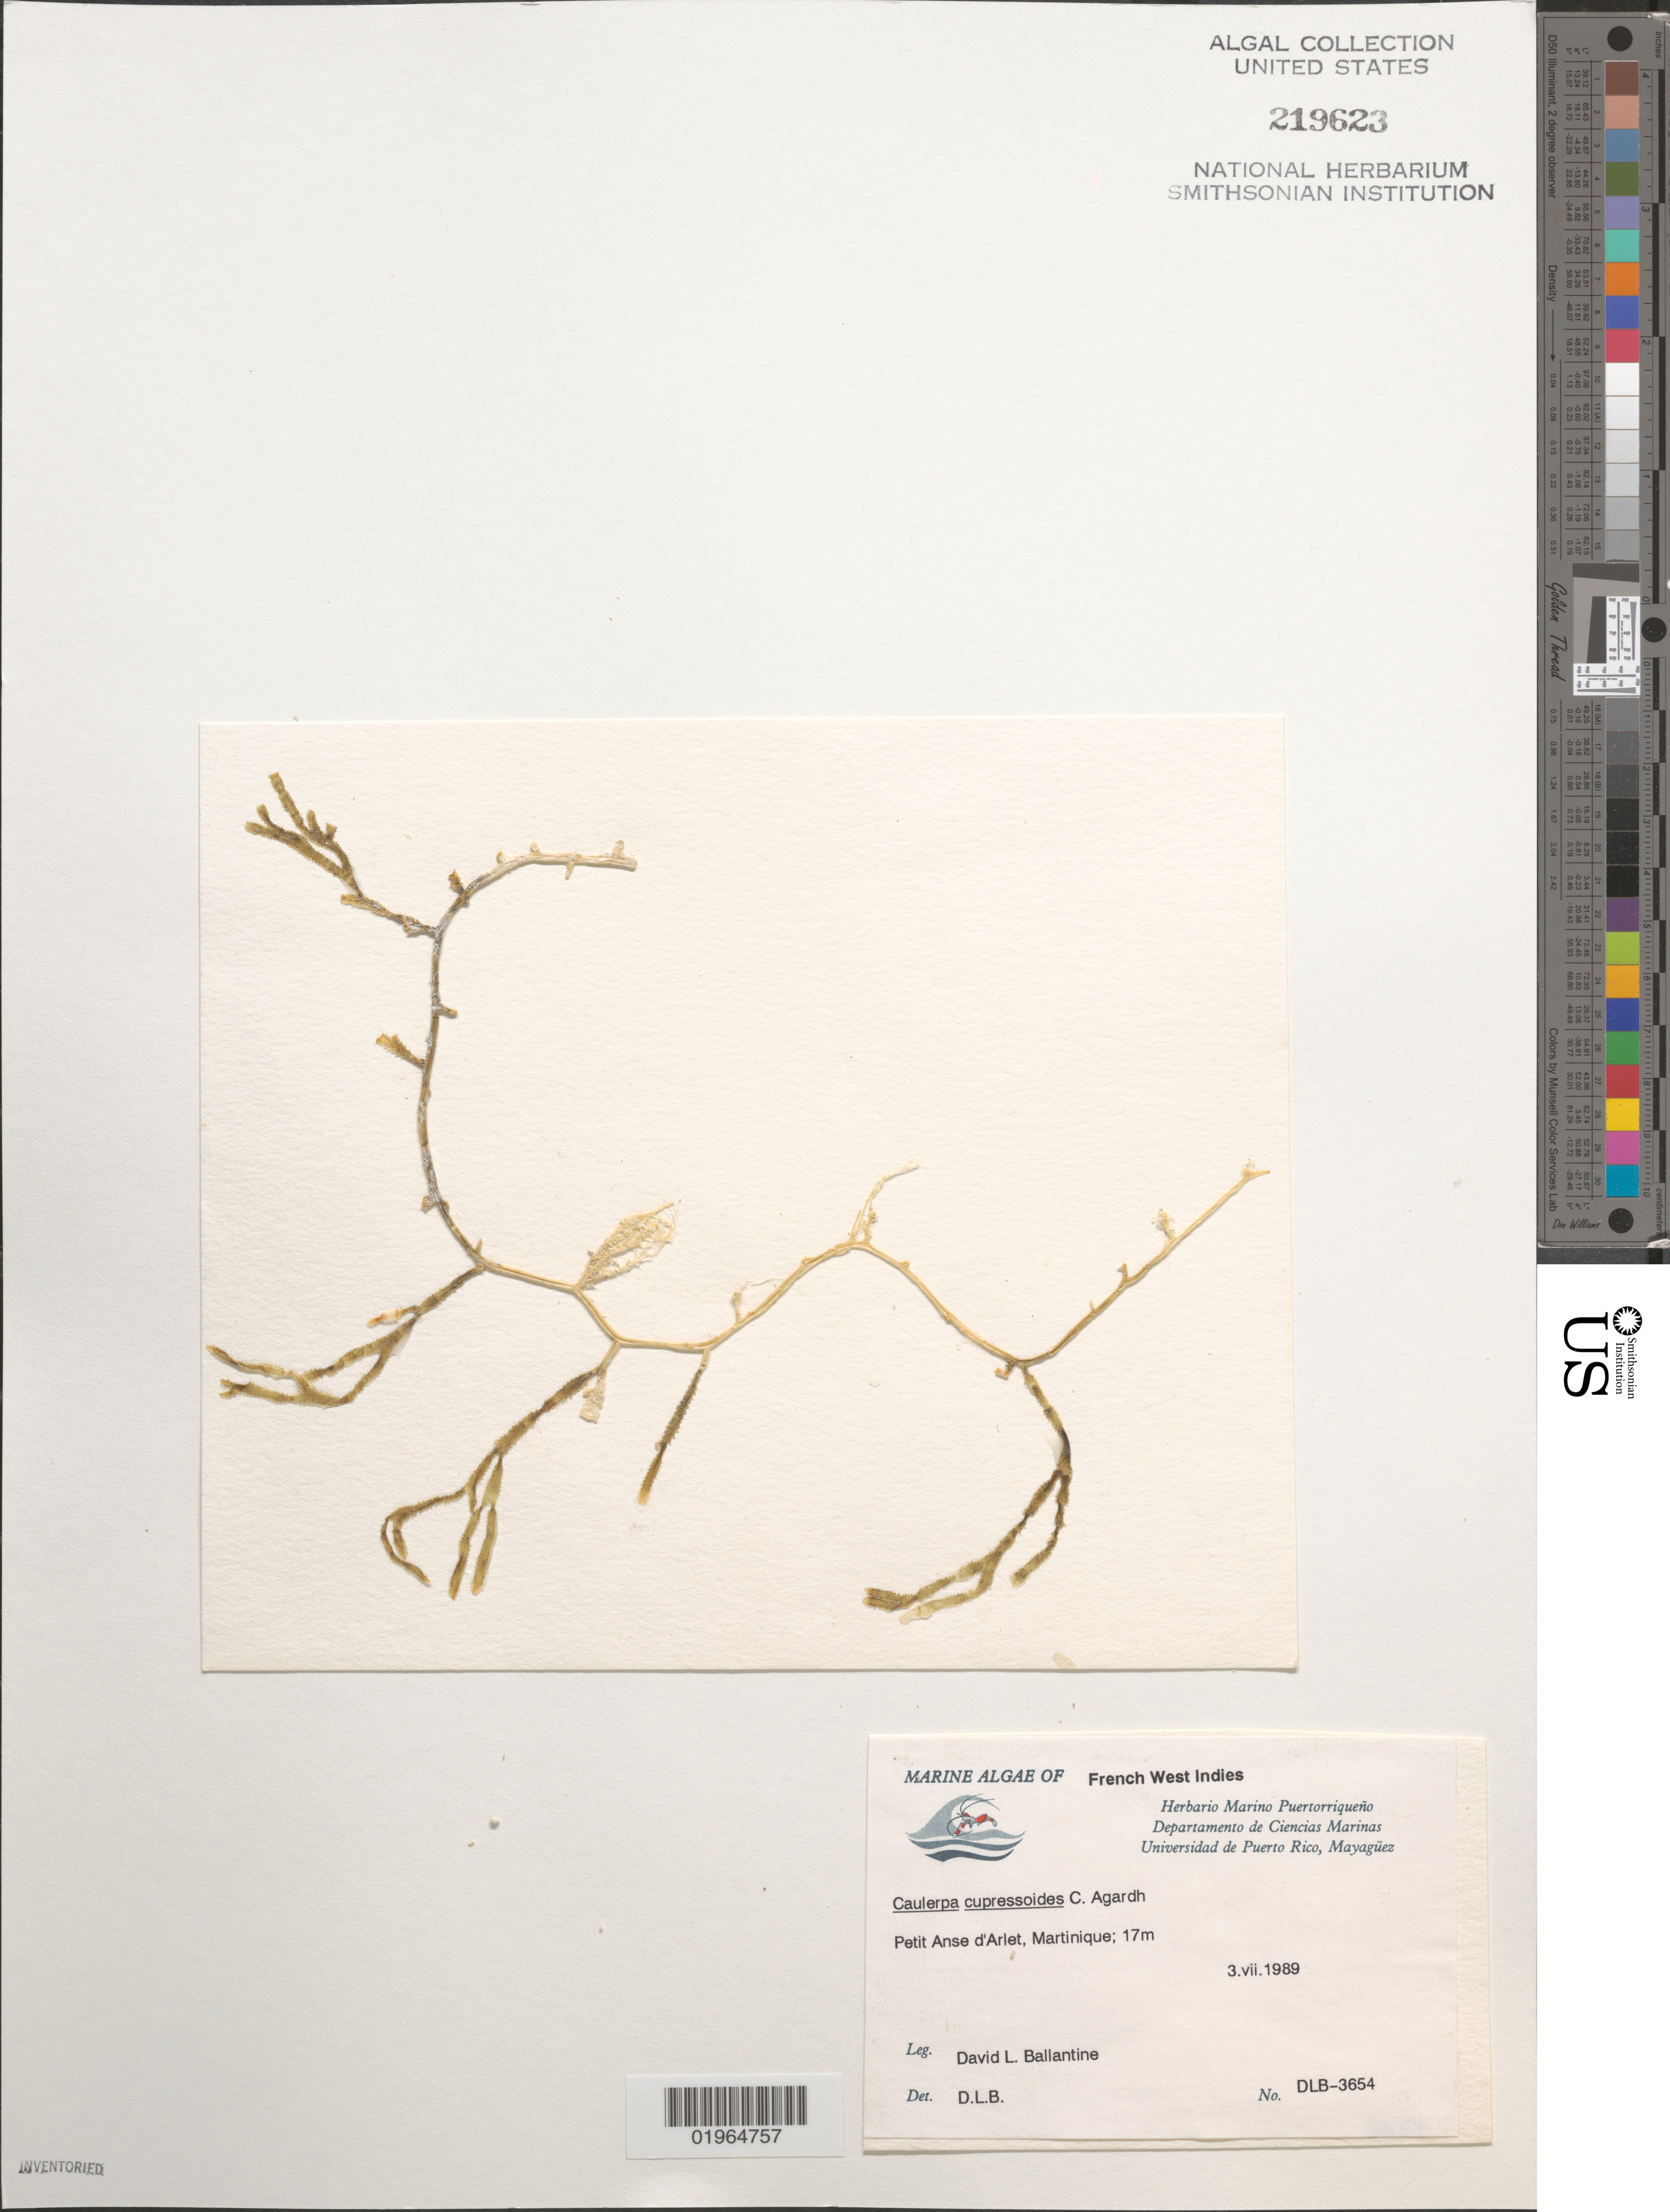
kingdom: Plantae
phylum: Chlorophyta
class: Ulvophyceae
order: Bryopsidales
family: Caulerpaceae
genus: Caulerpa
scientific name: Caulerpa cupressoides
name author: (Vahl) C. Agardh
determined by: Ballantine, D. L.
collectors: D.L. Ballantine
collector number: DLB - 3654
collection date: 1989-07-03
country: Martinique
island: Martinique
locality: Petit Anse d'Arlet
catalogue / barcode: US 219623